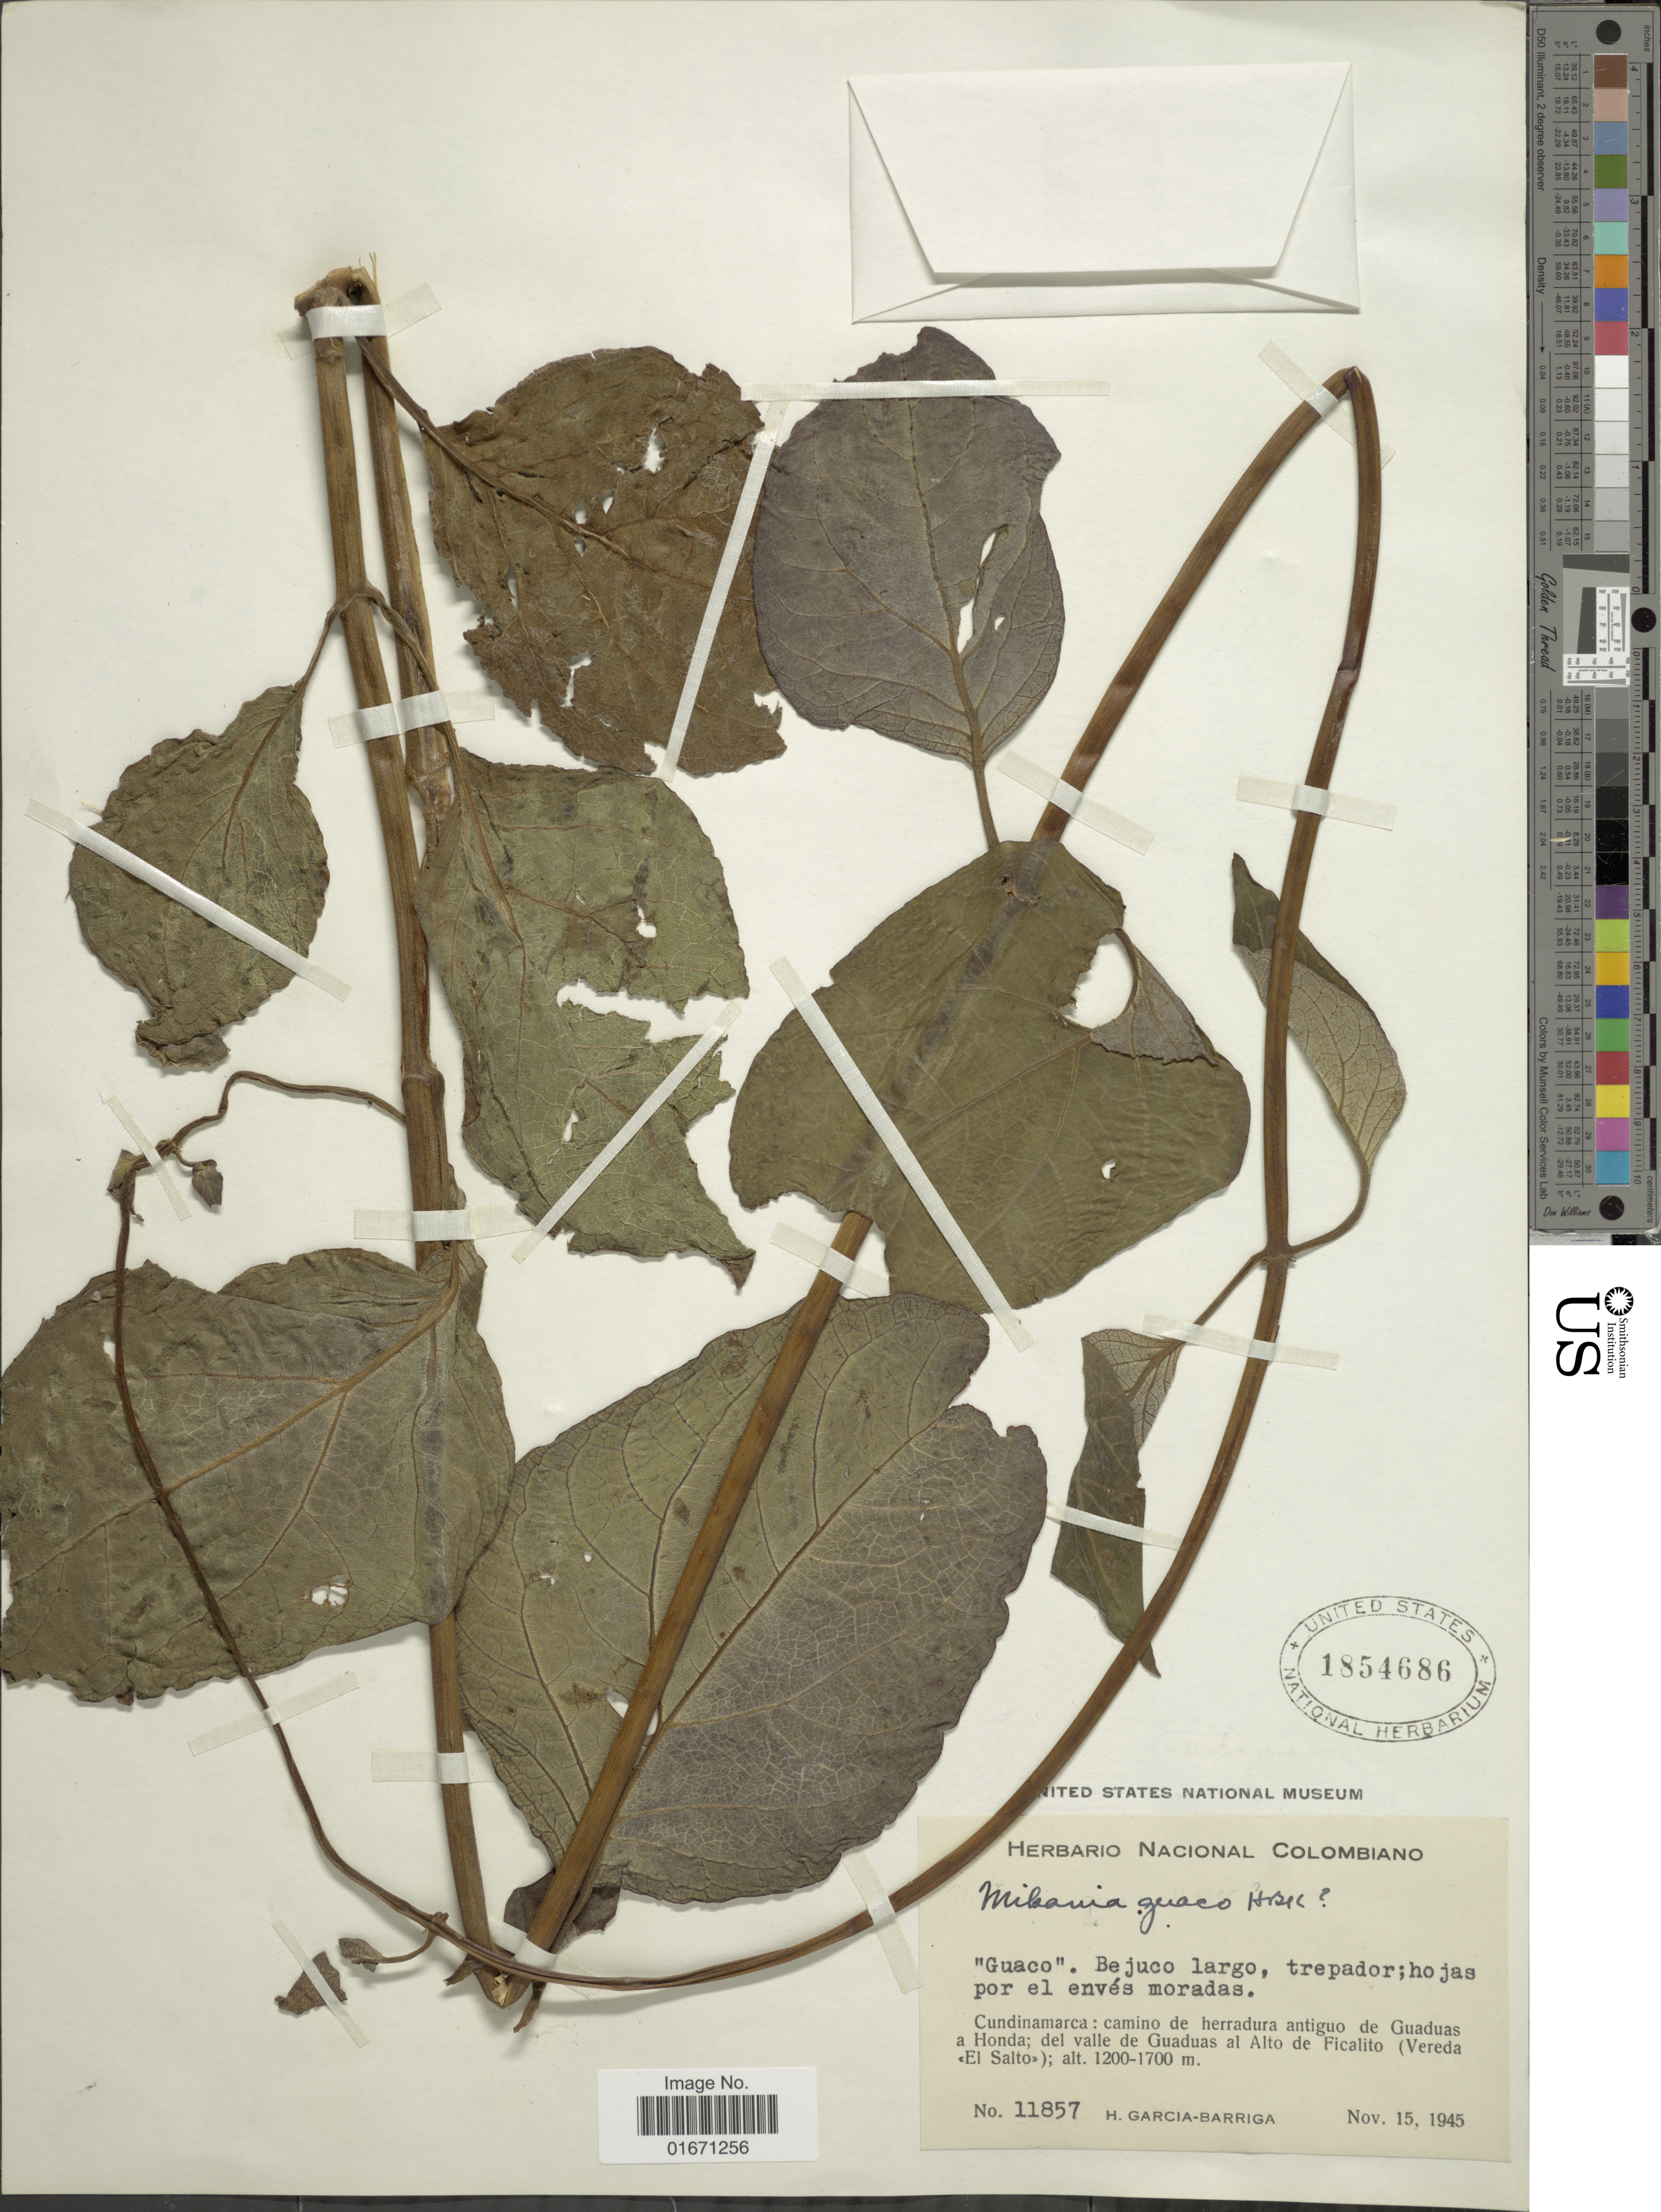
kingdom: Plantae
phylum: Tracheophyta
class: Magnoliopsida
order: Asterales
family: Asteraceae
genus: Mikania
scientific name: Mikania guaco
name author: Humb. & Bonpl.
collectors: H. García Barriga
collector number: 11857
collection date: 1945-11-15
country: Colombia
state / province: Cundinamarca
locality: Camino de herradura antiguo de Guaduas a Honda, del Valle de Guaduas al Alto de Ficalito (Vereda El Salto)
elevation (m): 1200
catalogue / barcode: US 1854686